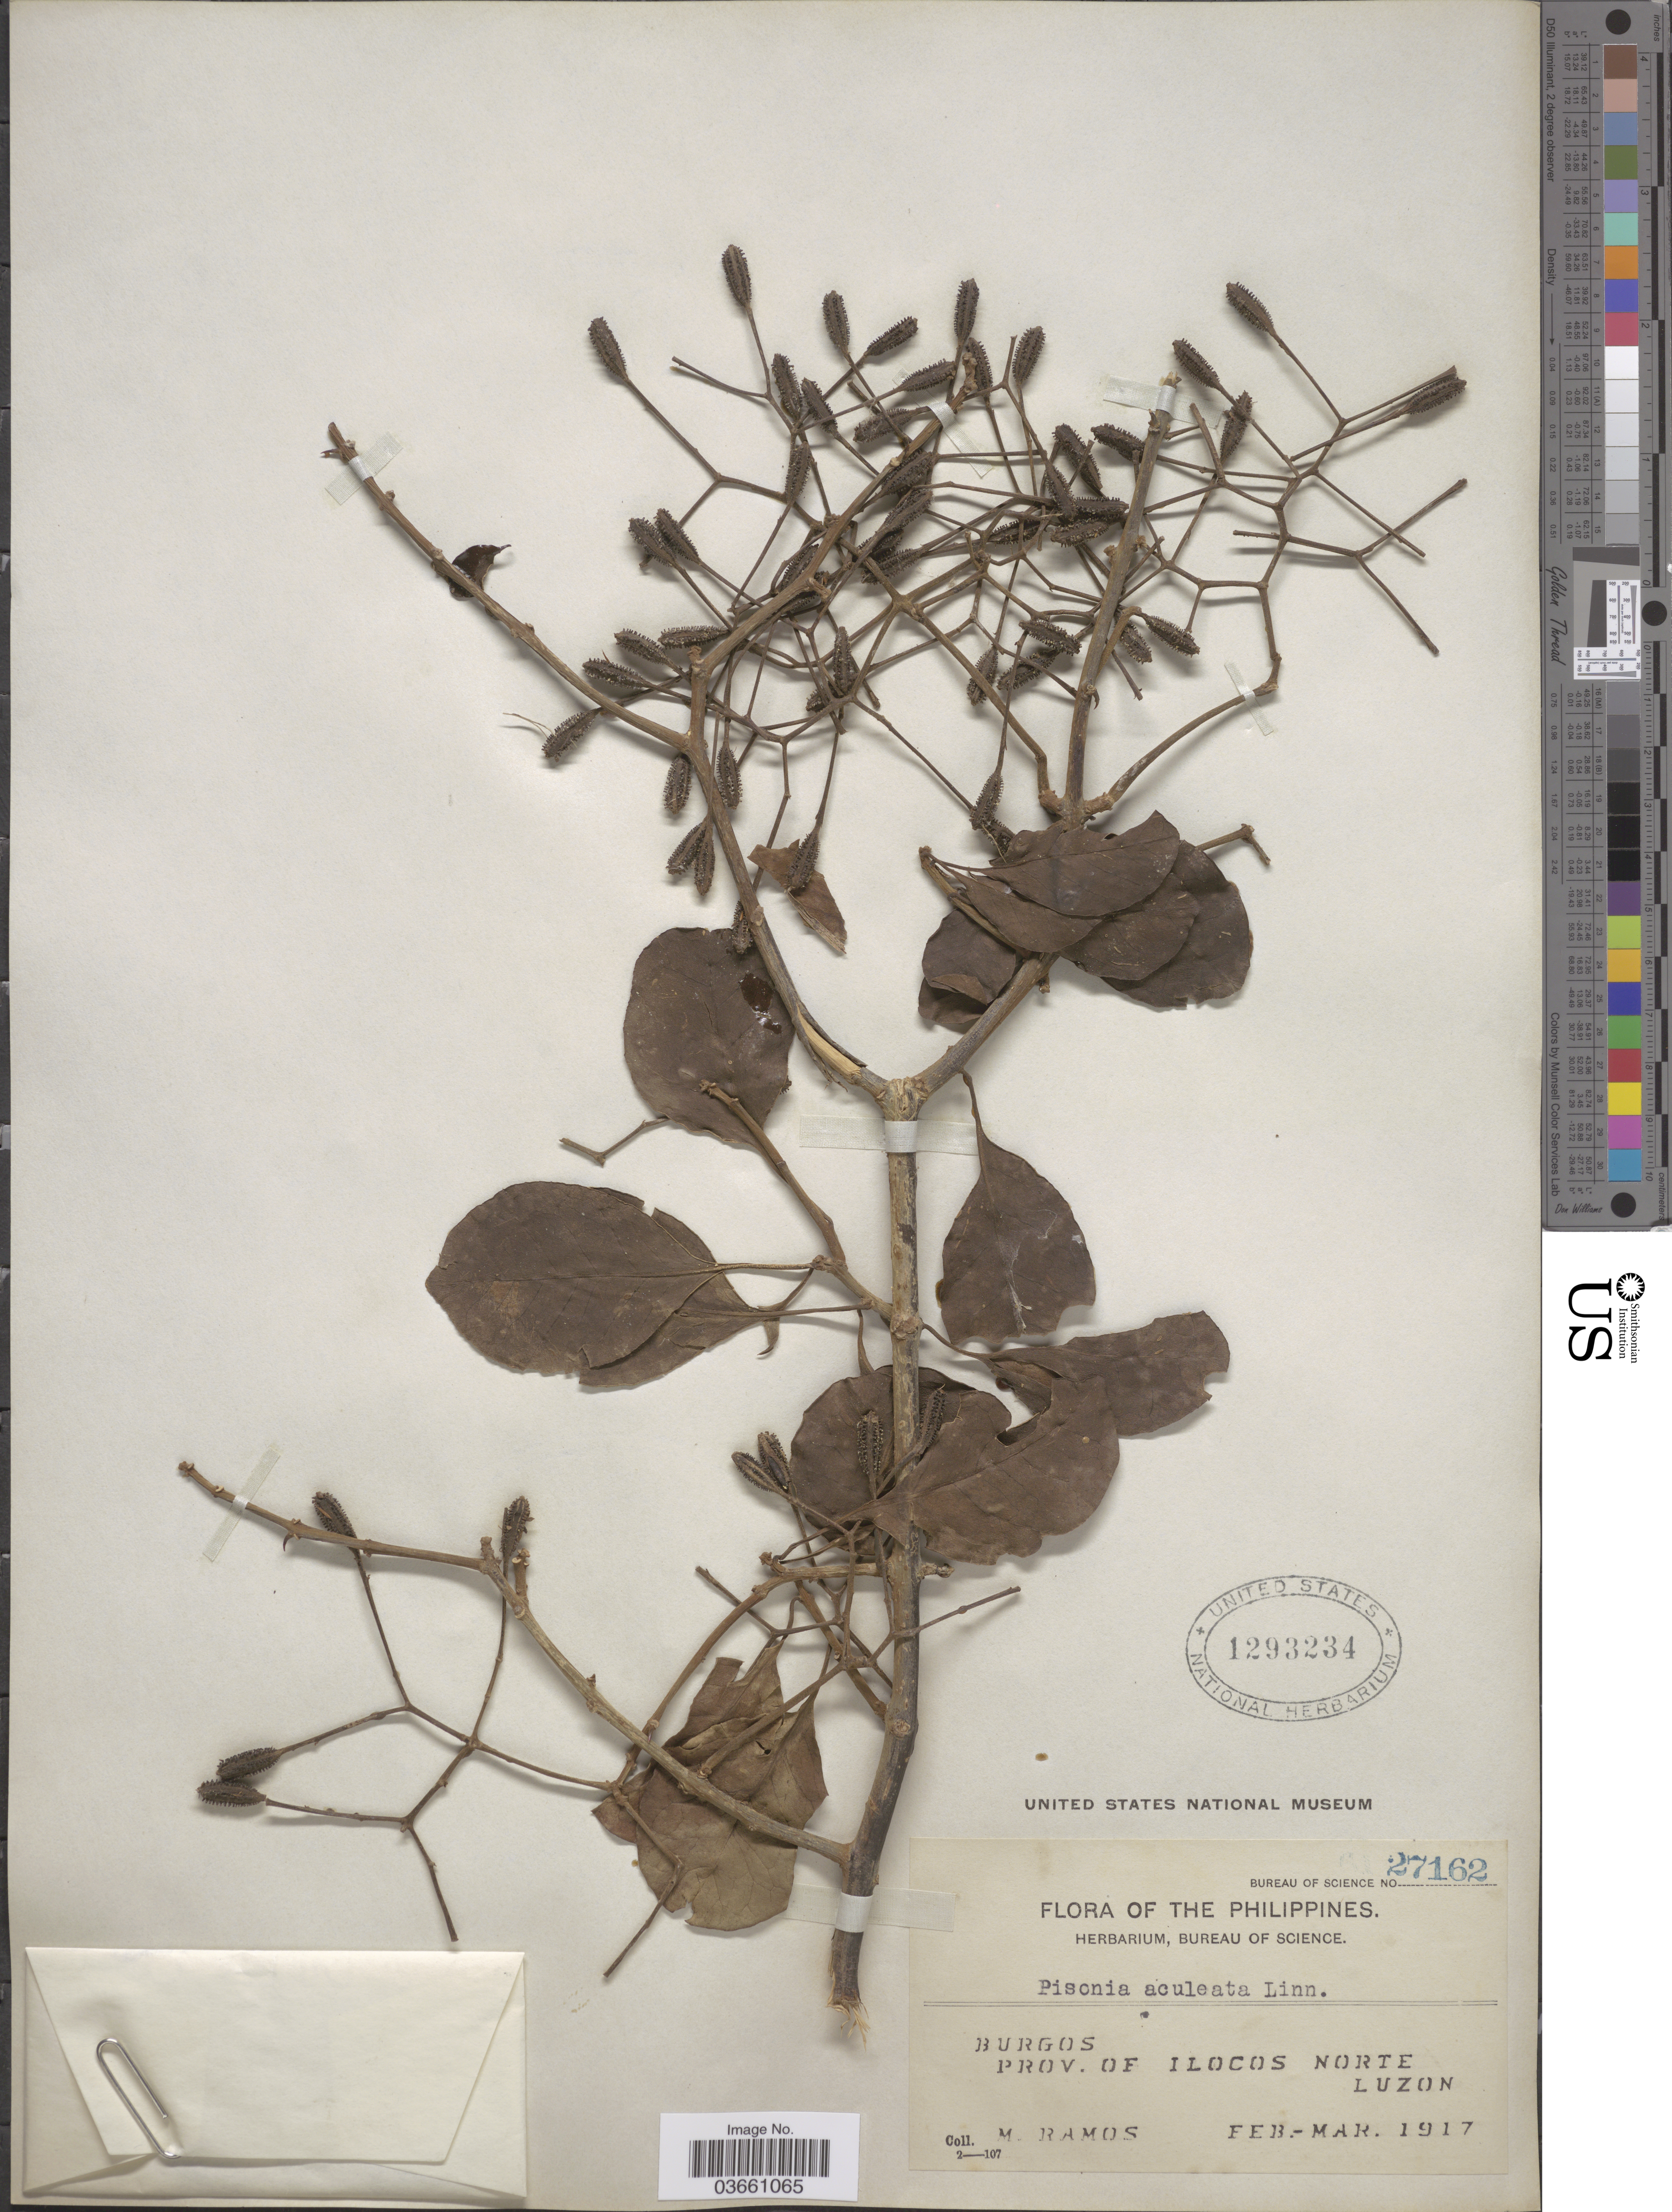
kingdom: Plantae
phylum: Tracheophyta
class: Magnoliopsida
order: Caryophyllales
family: Nyctaginaceae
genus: Pisonia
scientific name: Pisonia aculeata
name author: L.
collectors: M. Ramos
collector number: Bureau of Science 27162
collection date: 1917-02/1917-03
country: Philippines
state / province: Ilocos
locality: Burgos. Prov. of Ilocos Norte. Luzon.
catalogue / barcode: US 1293234